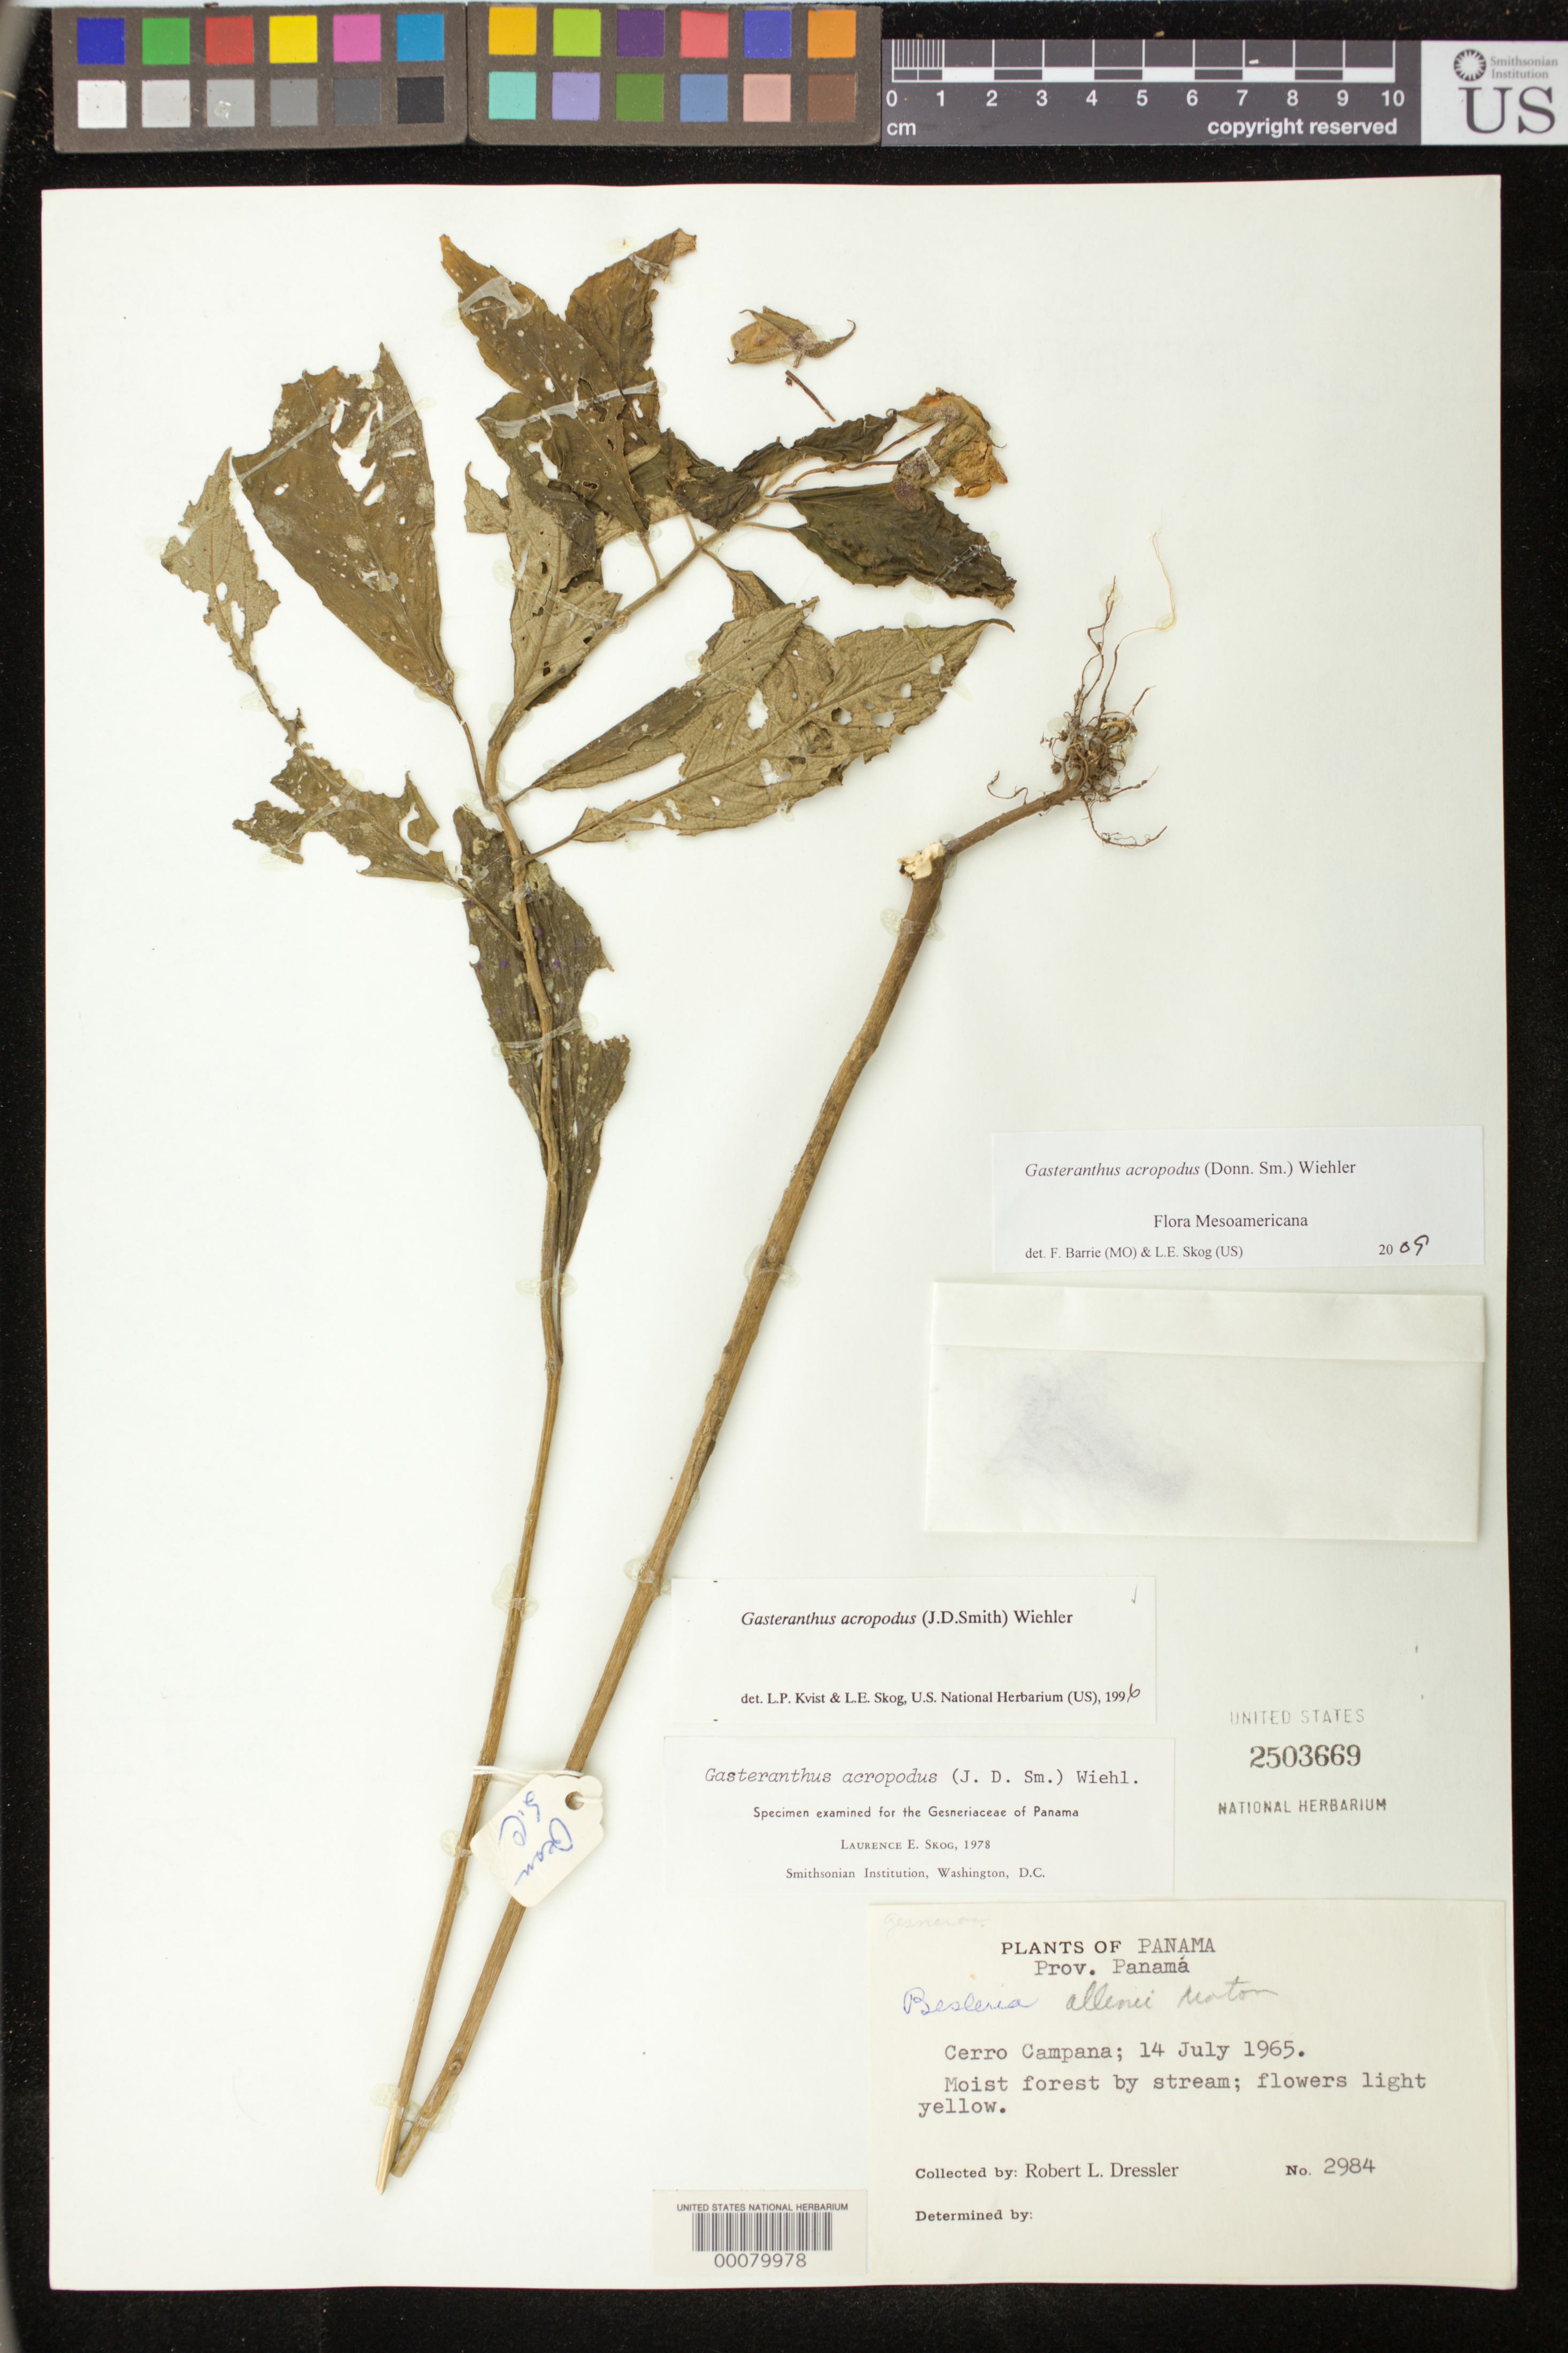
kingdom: Plantae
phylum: Tracheophyta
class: Magnoliopsida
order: Lamiales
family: Gesneriaceae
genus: Gasteranthus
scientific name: Gasteranthus acropodus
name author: (Donn. Sm.) Wiehler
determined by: Skog, Laurence E.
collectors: R. Dressler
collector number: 2984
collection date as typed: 14 Jul 1965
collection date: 1965-07-14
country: Panama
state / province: Panamá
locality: Cerro Campana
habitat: Moist forest by stream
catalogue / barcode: US 2503669